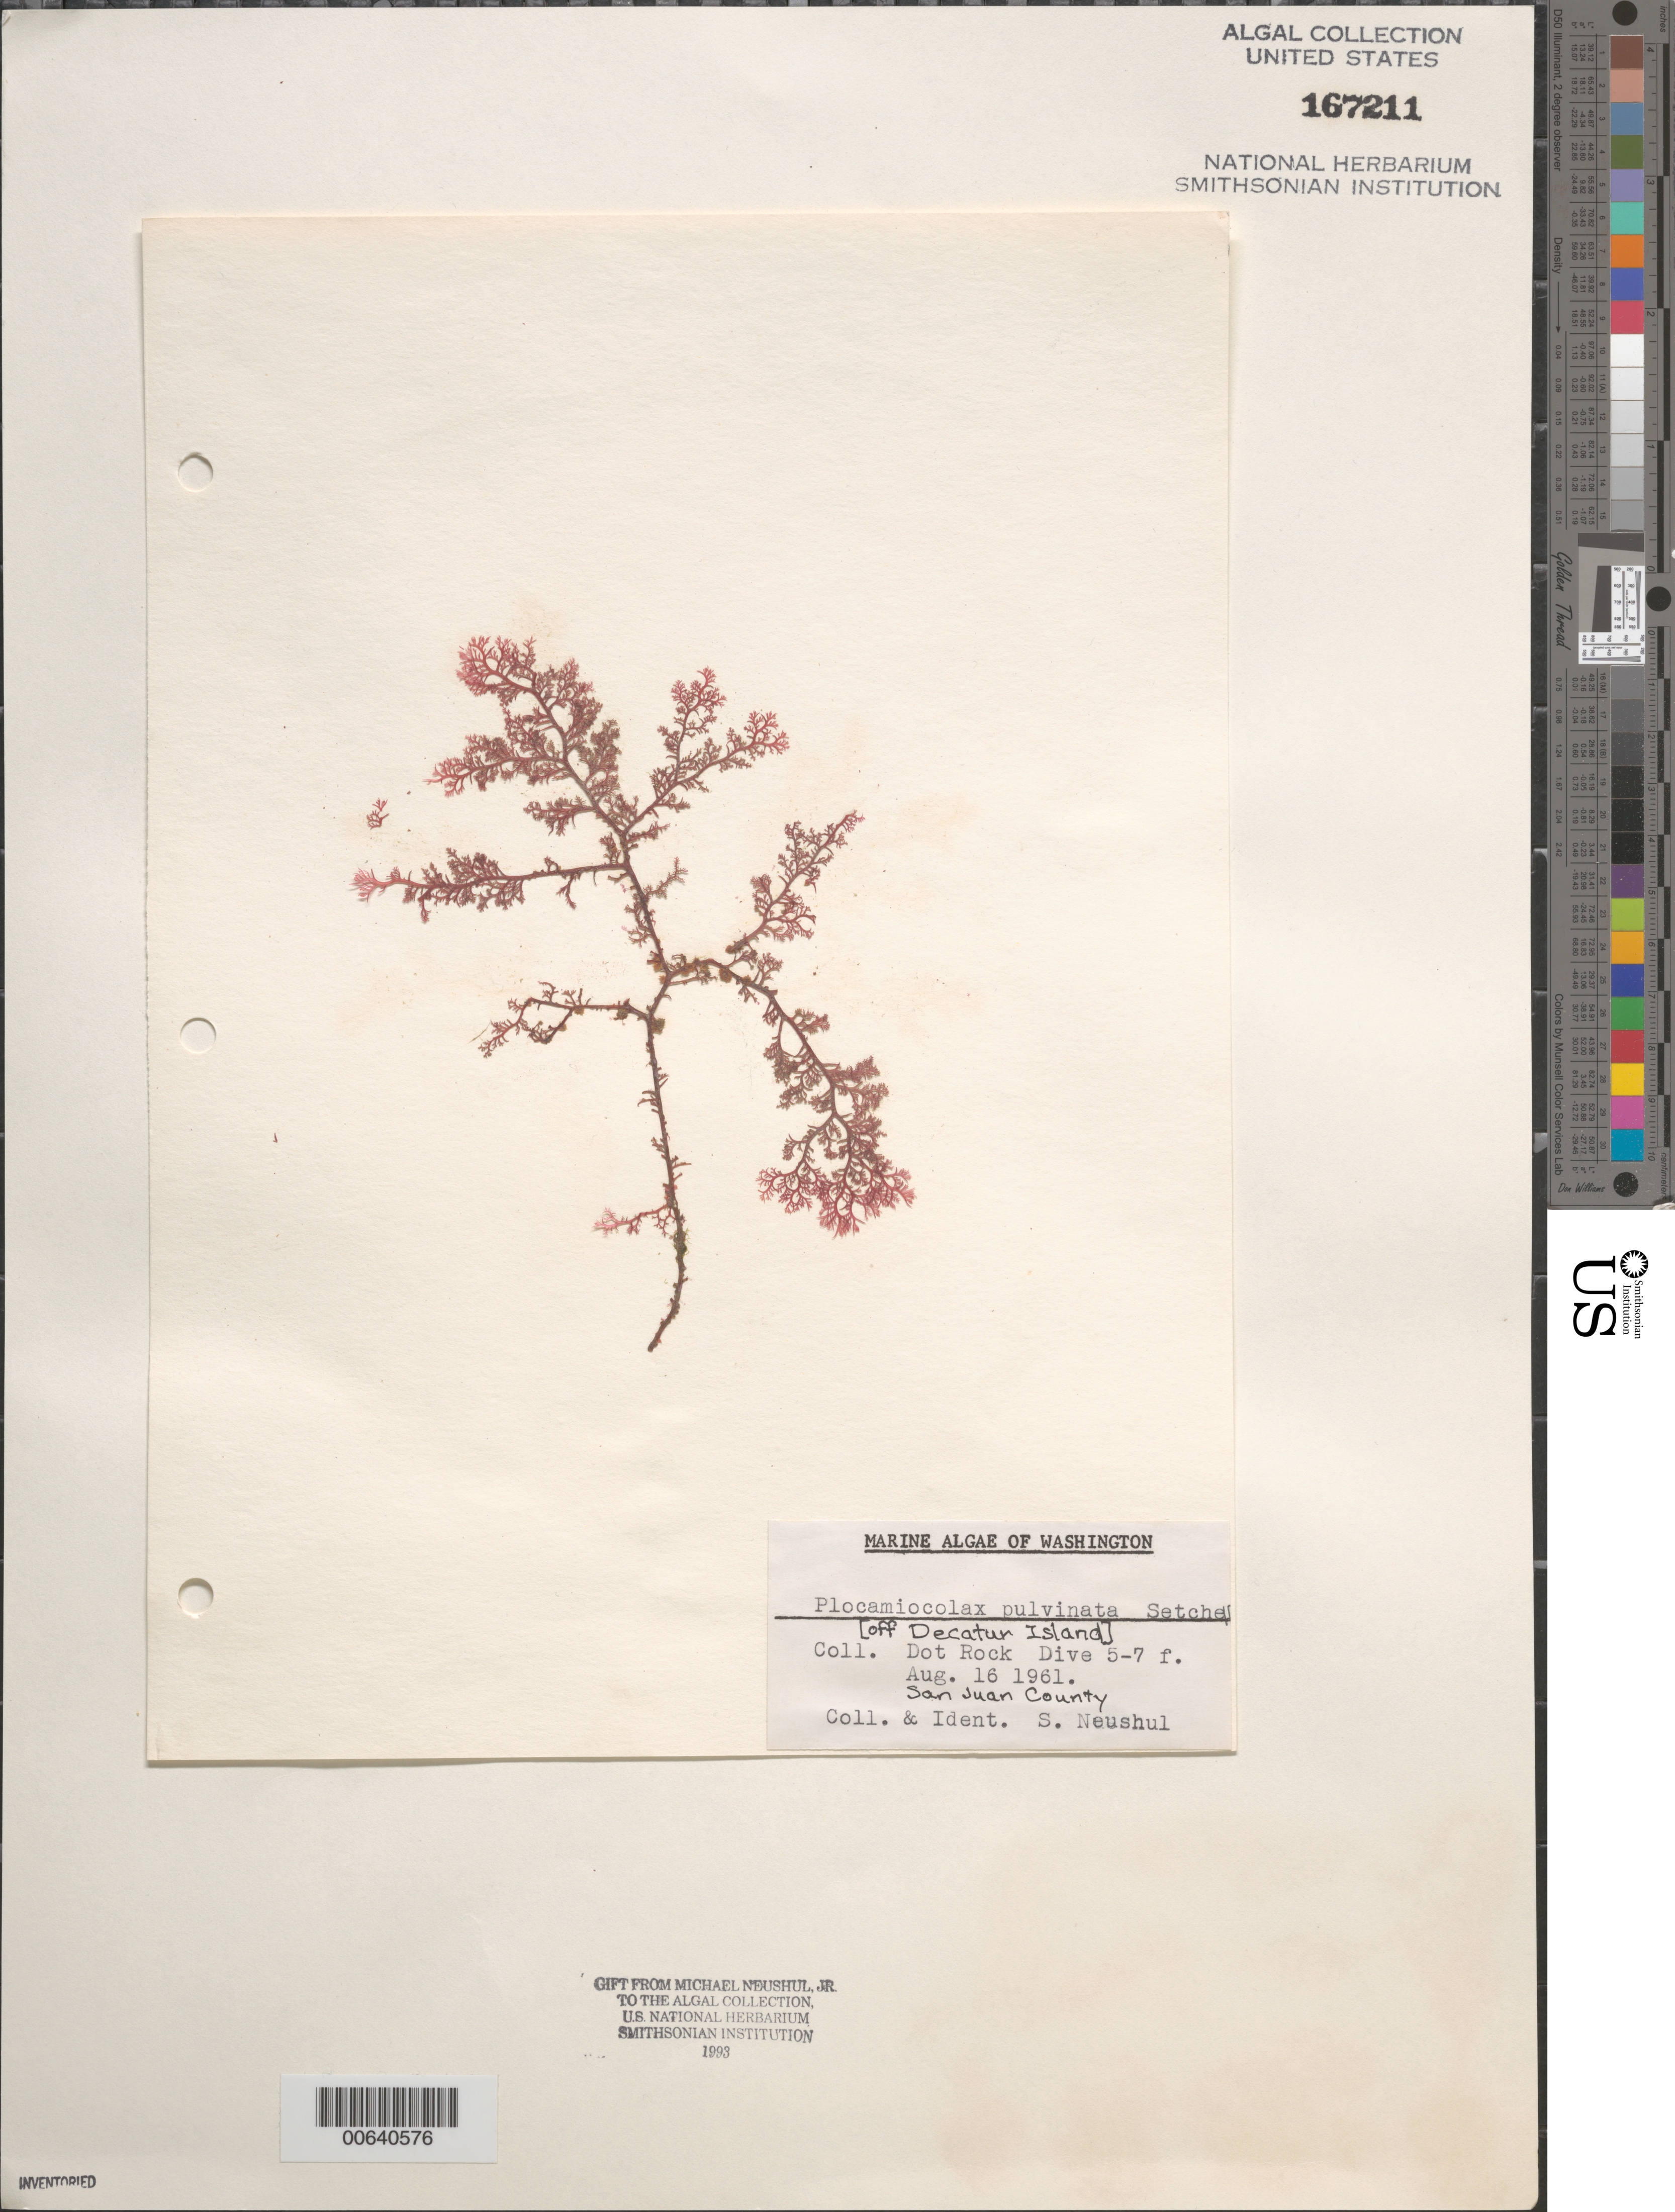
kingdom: Plantae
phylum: Rhodophyta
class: Florideophyceae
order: Plocamiales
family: Plocamiaceae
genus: Plocamiocolax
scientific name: Plocamiocolax pulvinata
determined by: Neushul, S.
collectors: S. Neushul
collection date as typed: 16 Aug 1961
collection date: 1961-08-16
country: United States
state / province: Washington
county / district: San Juan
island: San Juan Islands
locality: Dot Rock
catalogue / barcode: US 167211